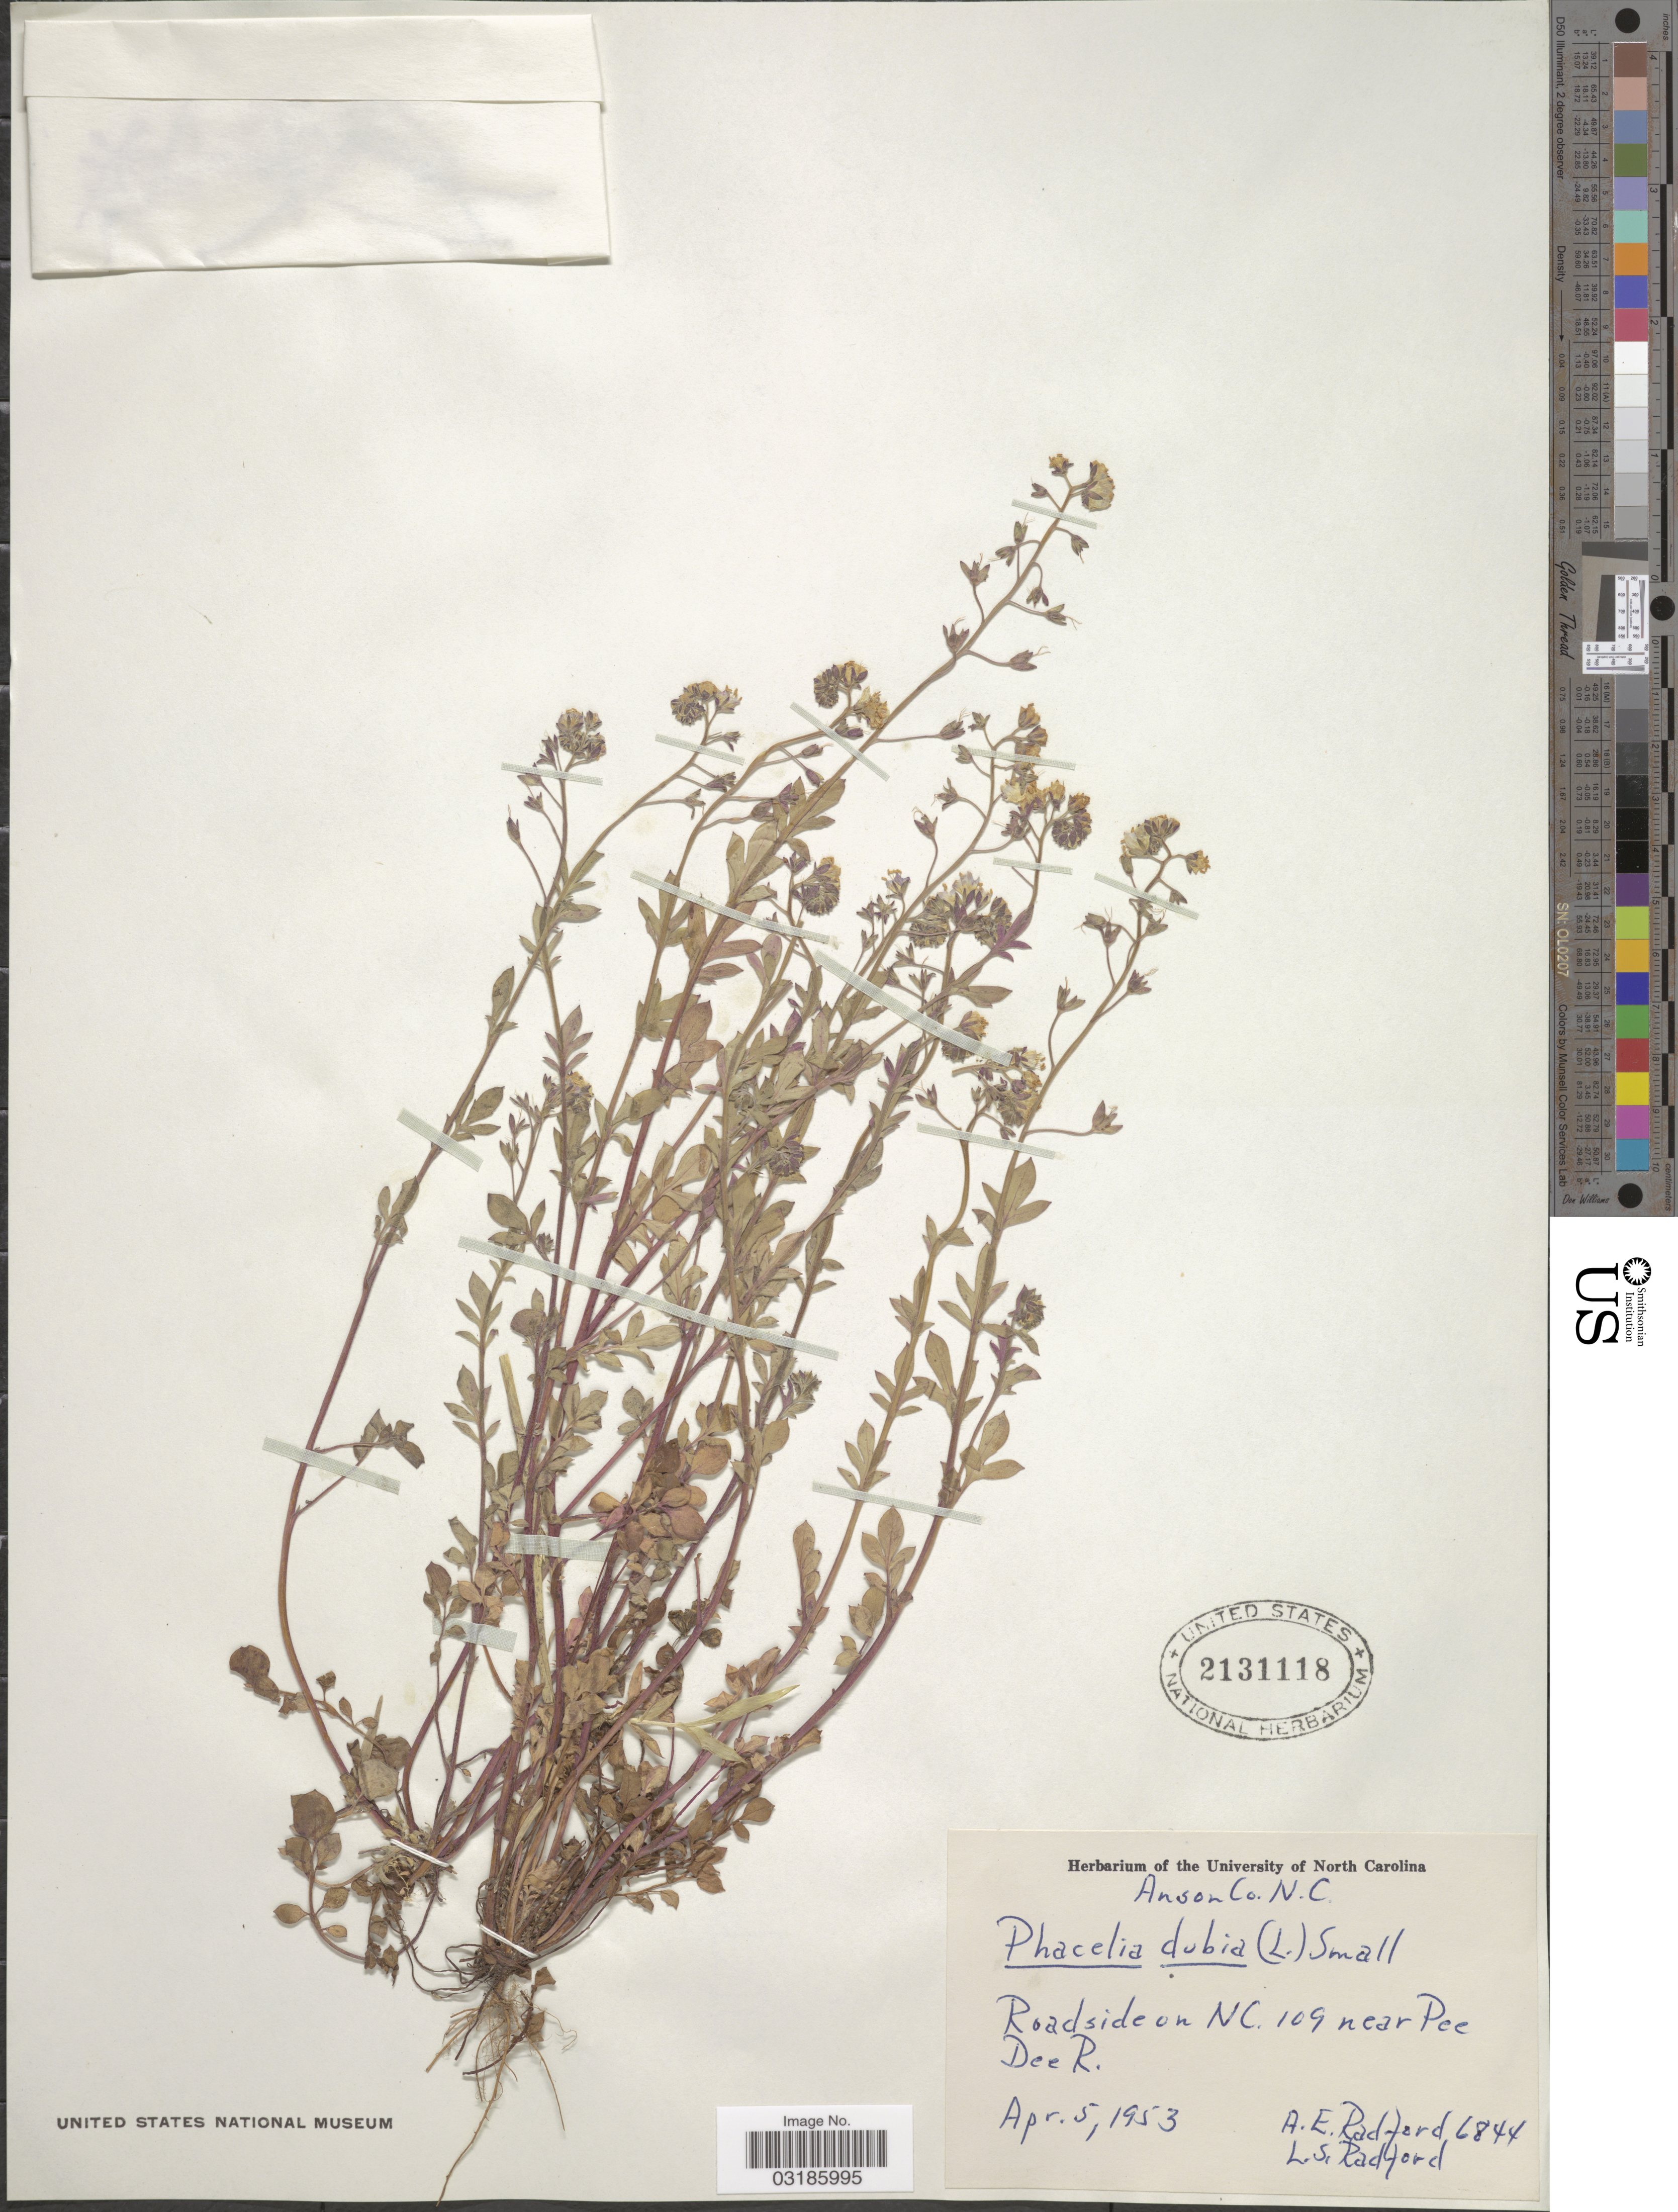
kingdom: Plantae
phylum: Tracheophyta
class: Magnoliopsida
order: Boraginales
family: Hydrophyllaceae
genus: Phacelia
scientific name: Phacelia dubia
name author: (L.) Trel.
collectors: A. E. Radford & L. Radford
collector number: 6844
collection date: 1953-04-05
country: United States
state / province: North Carolina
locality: Anson Co. Roadside on NC. 109 near Pee Dee R.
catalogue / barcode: US 2131118